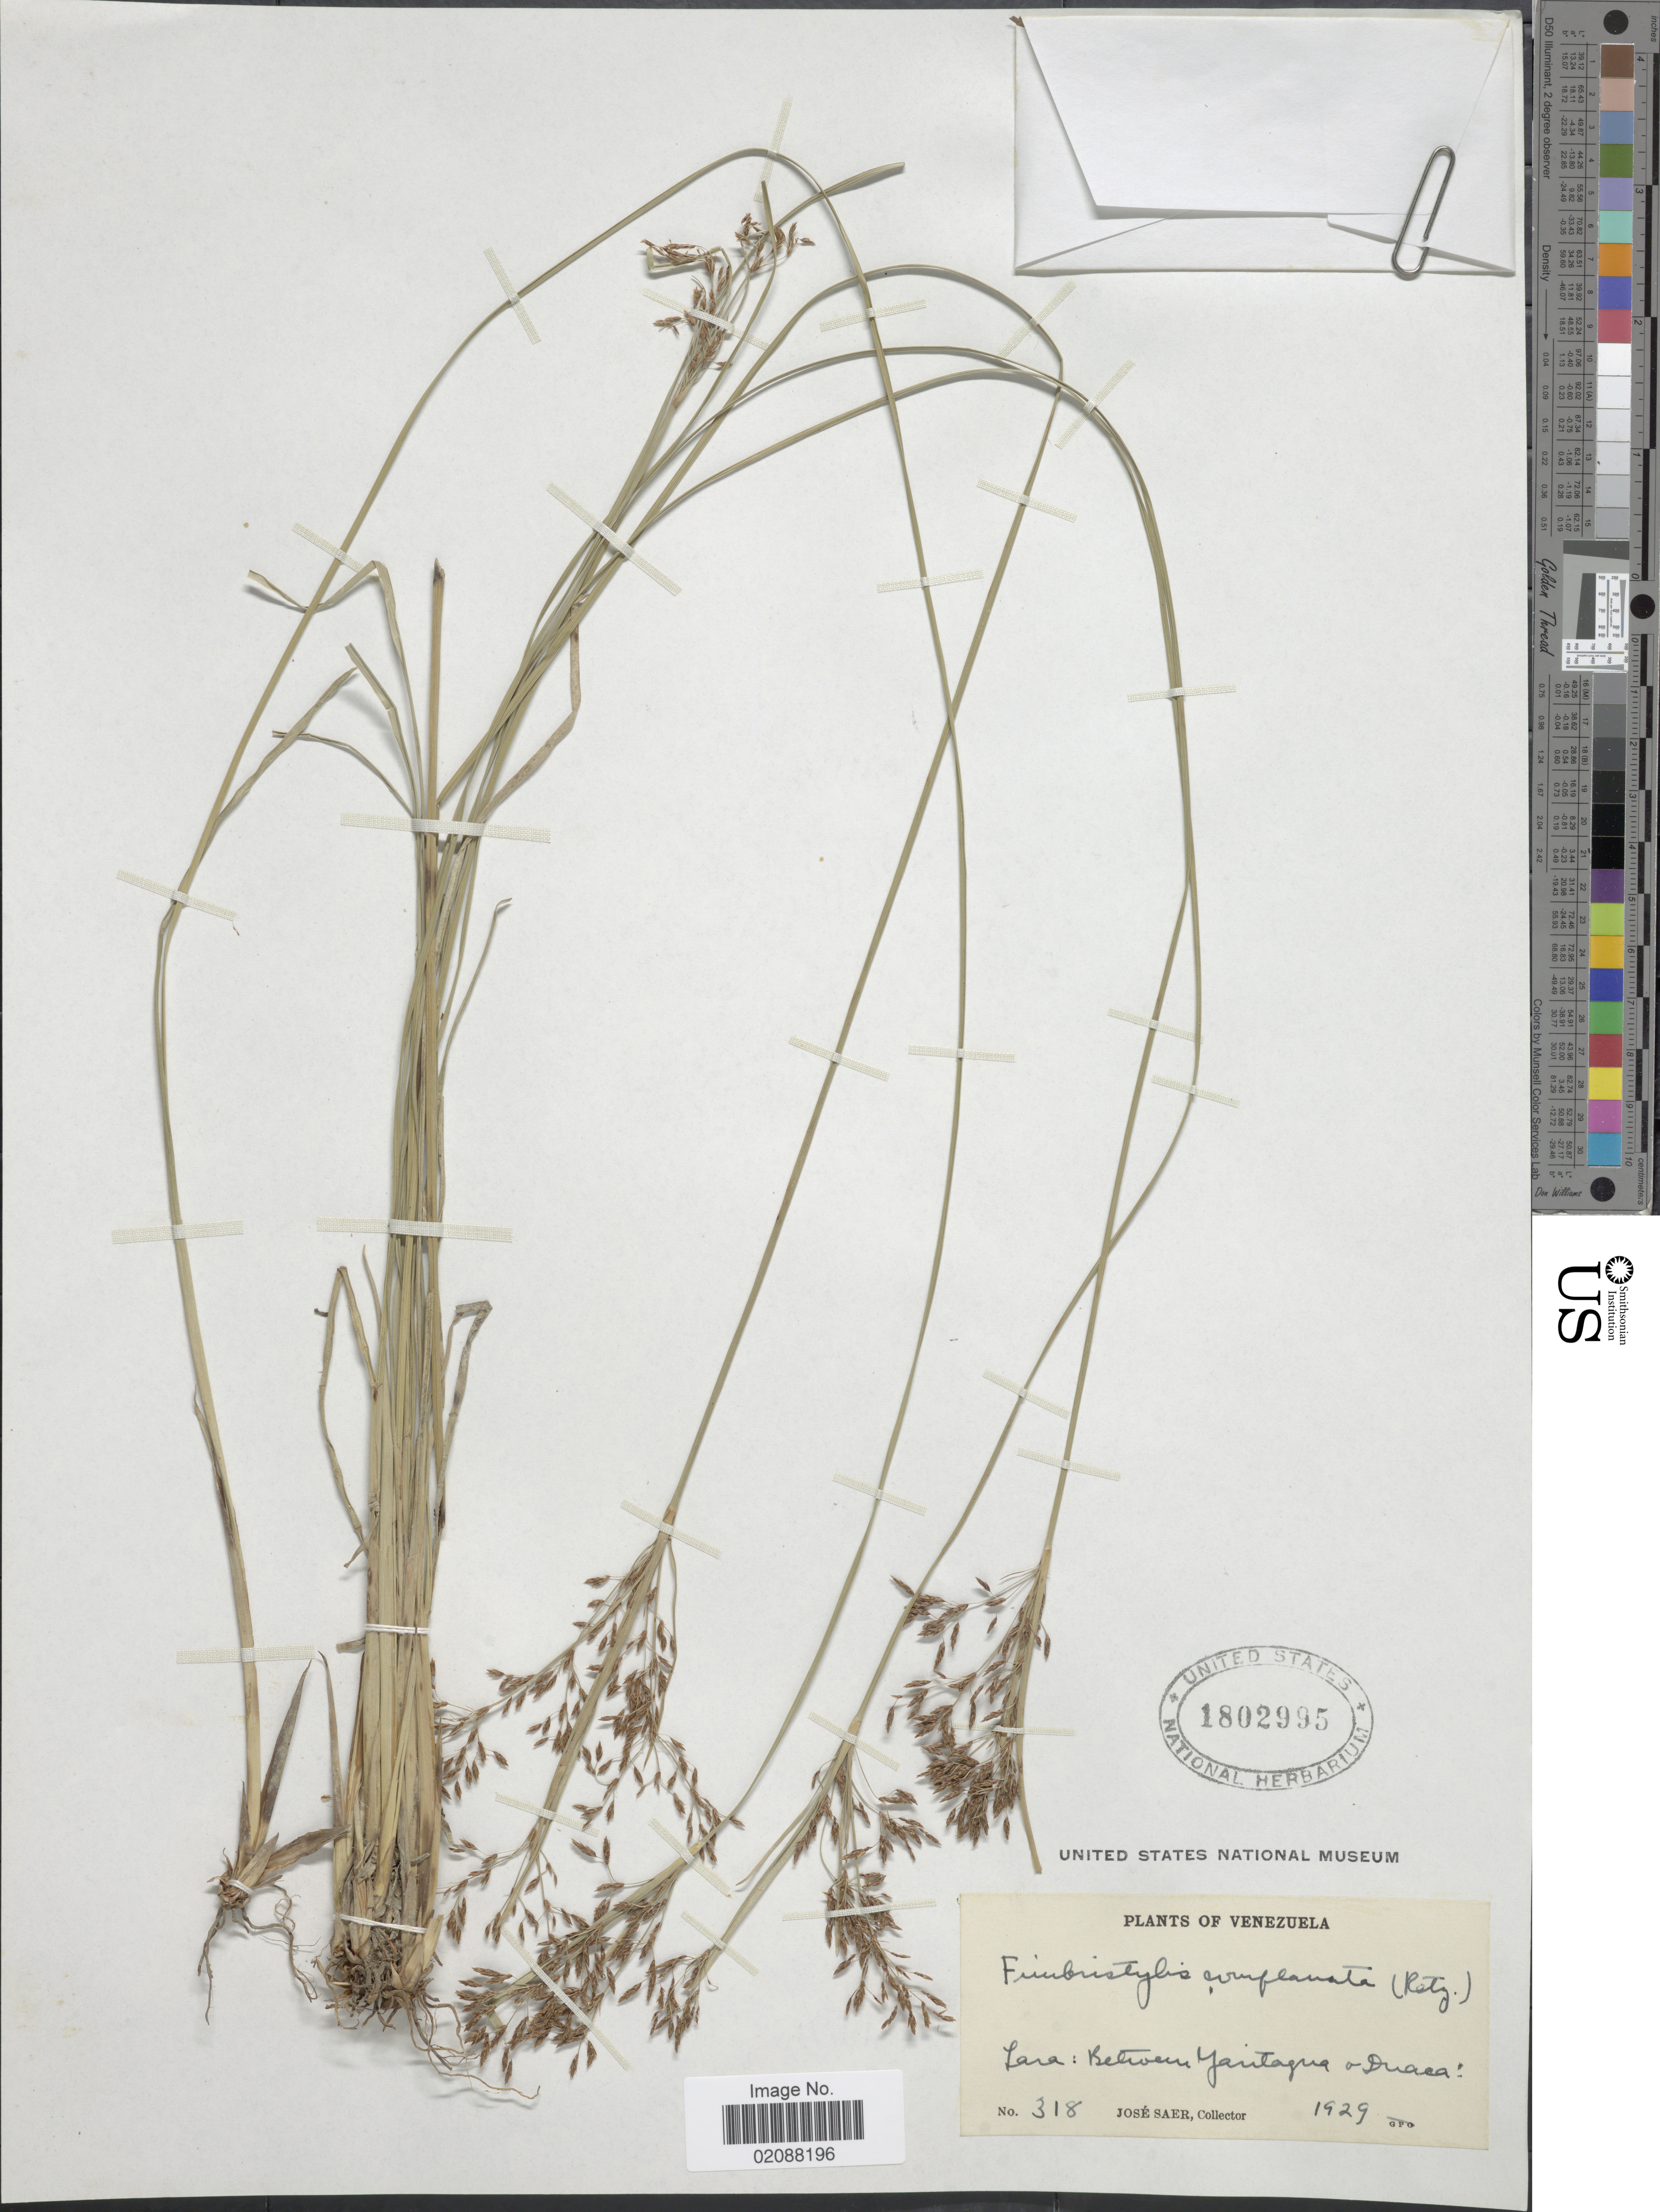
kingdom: Plantae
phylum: Tracheophyta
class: Liliopsida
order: Poales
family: Cyperaceae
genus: Fimbristylis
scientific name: Fimbristylis complanata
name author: (Retz.) Link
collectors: J. Saer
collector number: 318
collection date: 1929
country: Venezuela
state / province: Lara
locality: Between Yaritagua o Duaca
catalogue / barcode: US 1802995